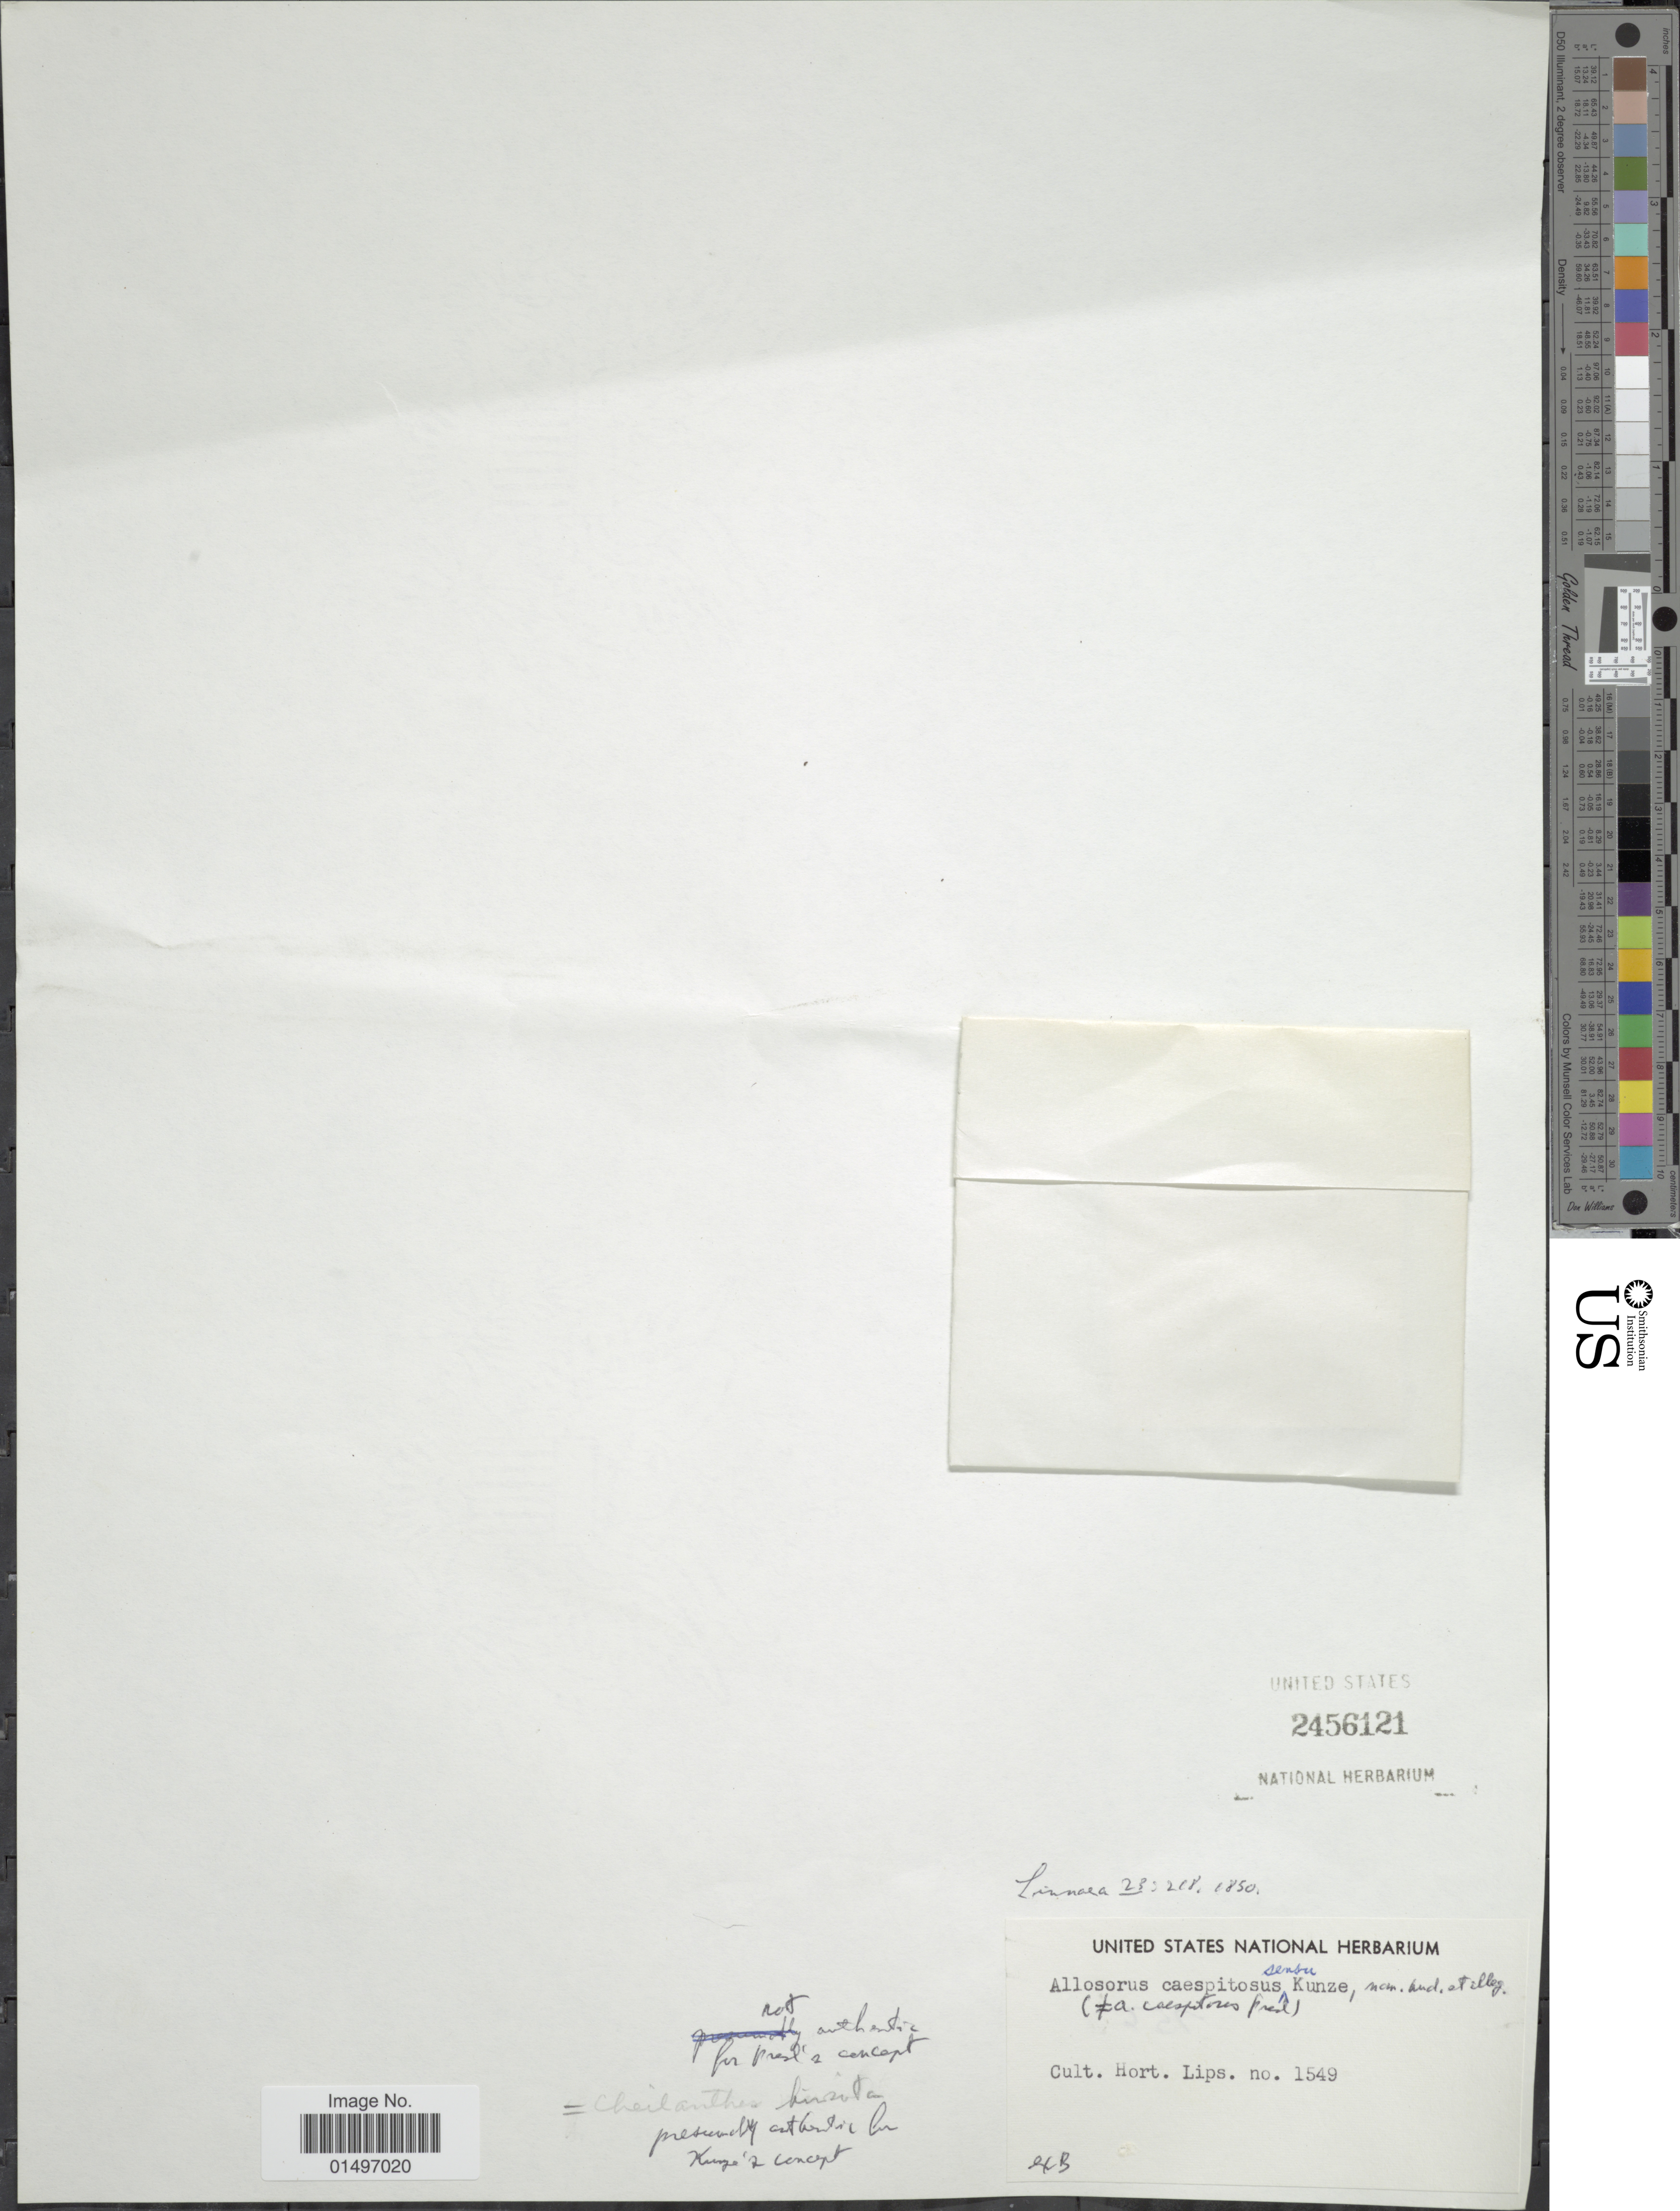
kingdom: Plantae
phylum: Tracheophyta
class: Polypodiopsida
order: Polypodiales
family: Pteridaceae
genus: Gaga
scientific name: Gaga hirsuta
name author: (Link) Fay W. Li & Windham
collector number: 1549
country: Germany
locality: Cult, Hort. Lips.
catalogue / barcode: US 2456121